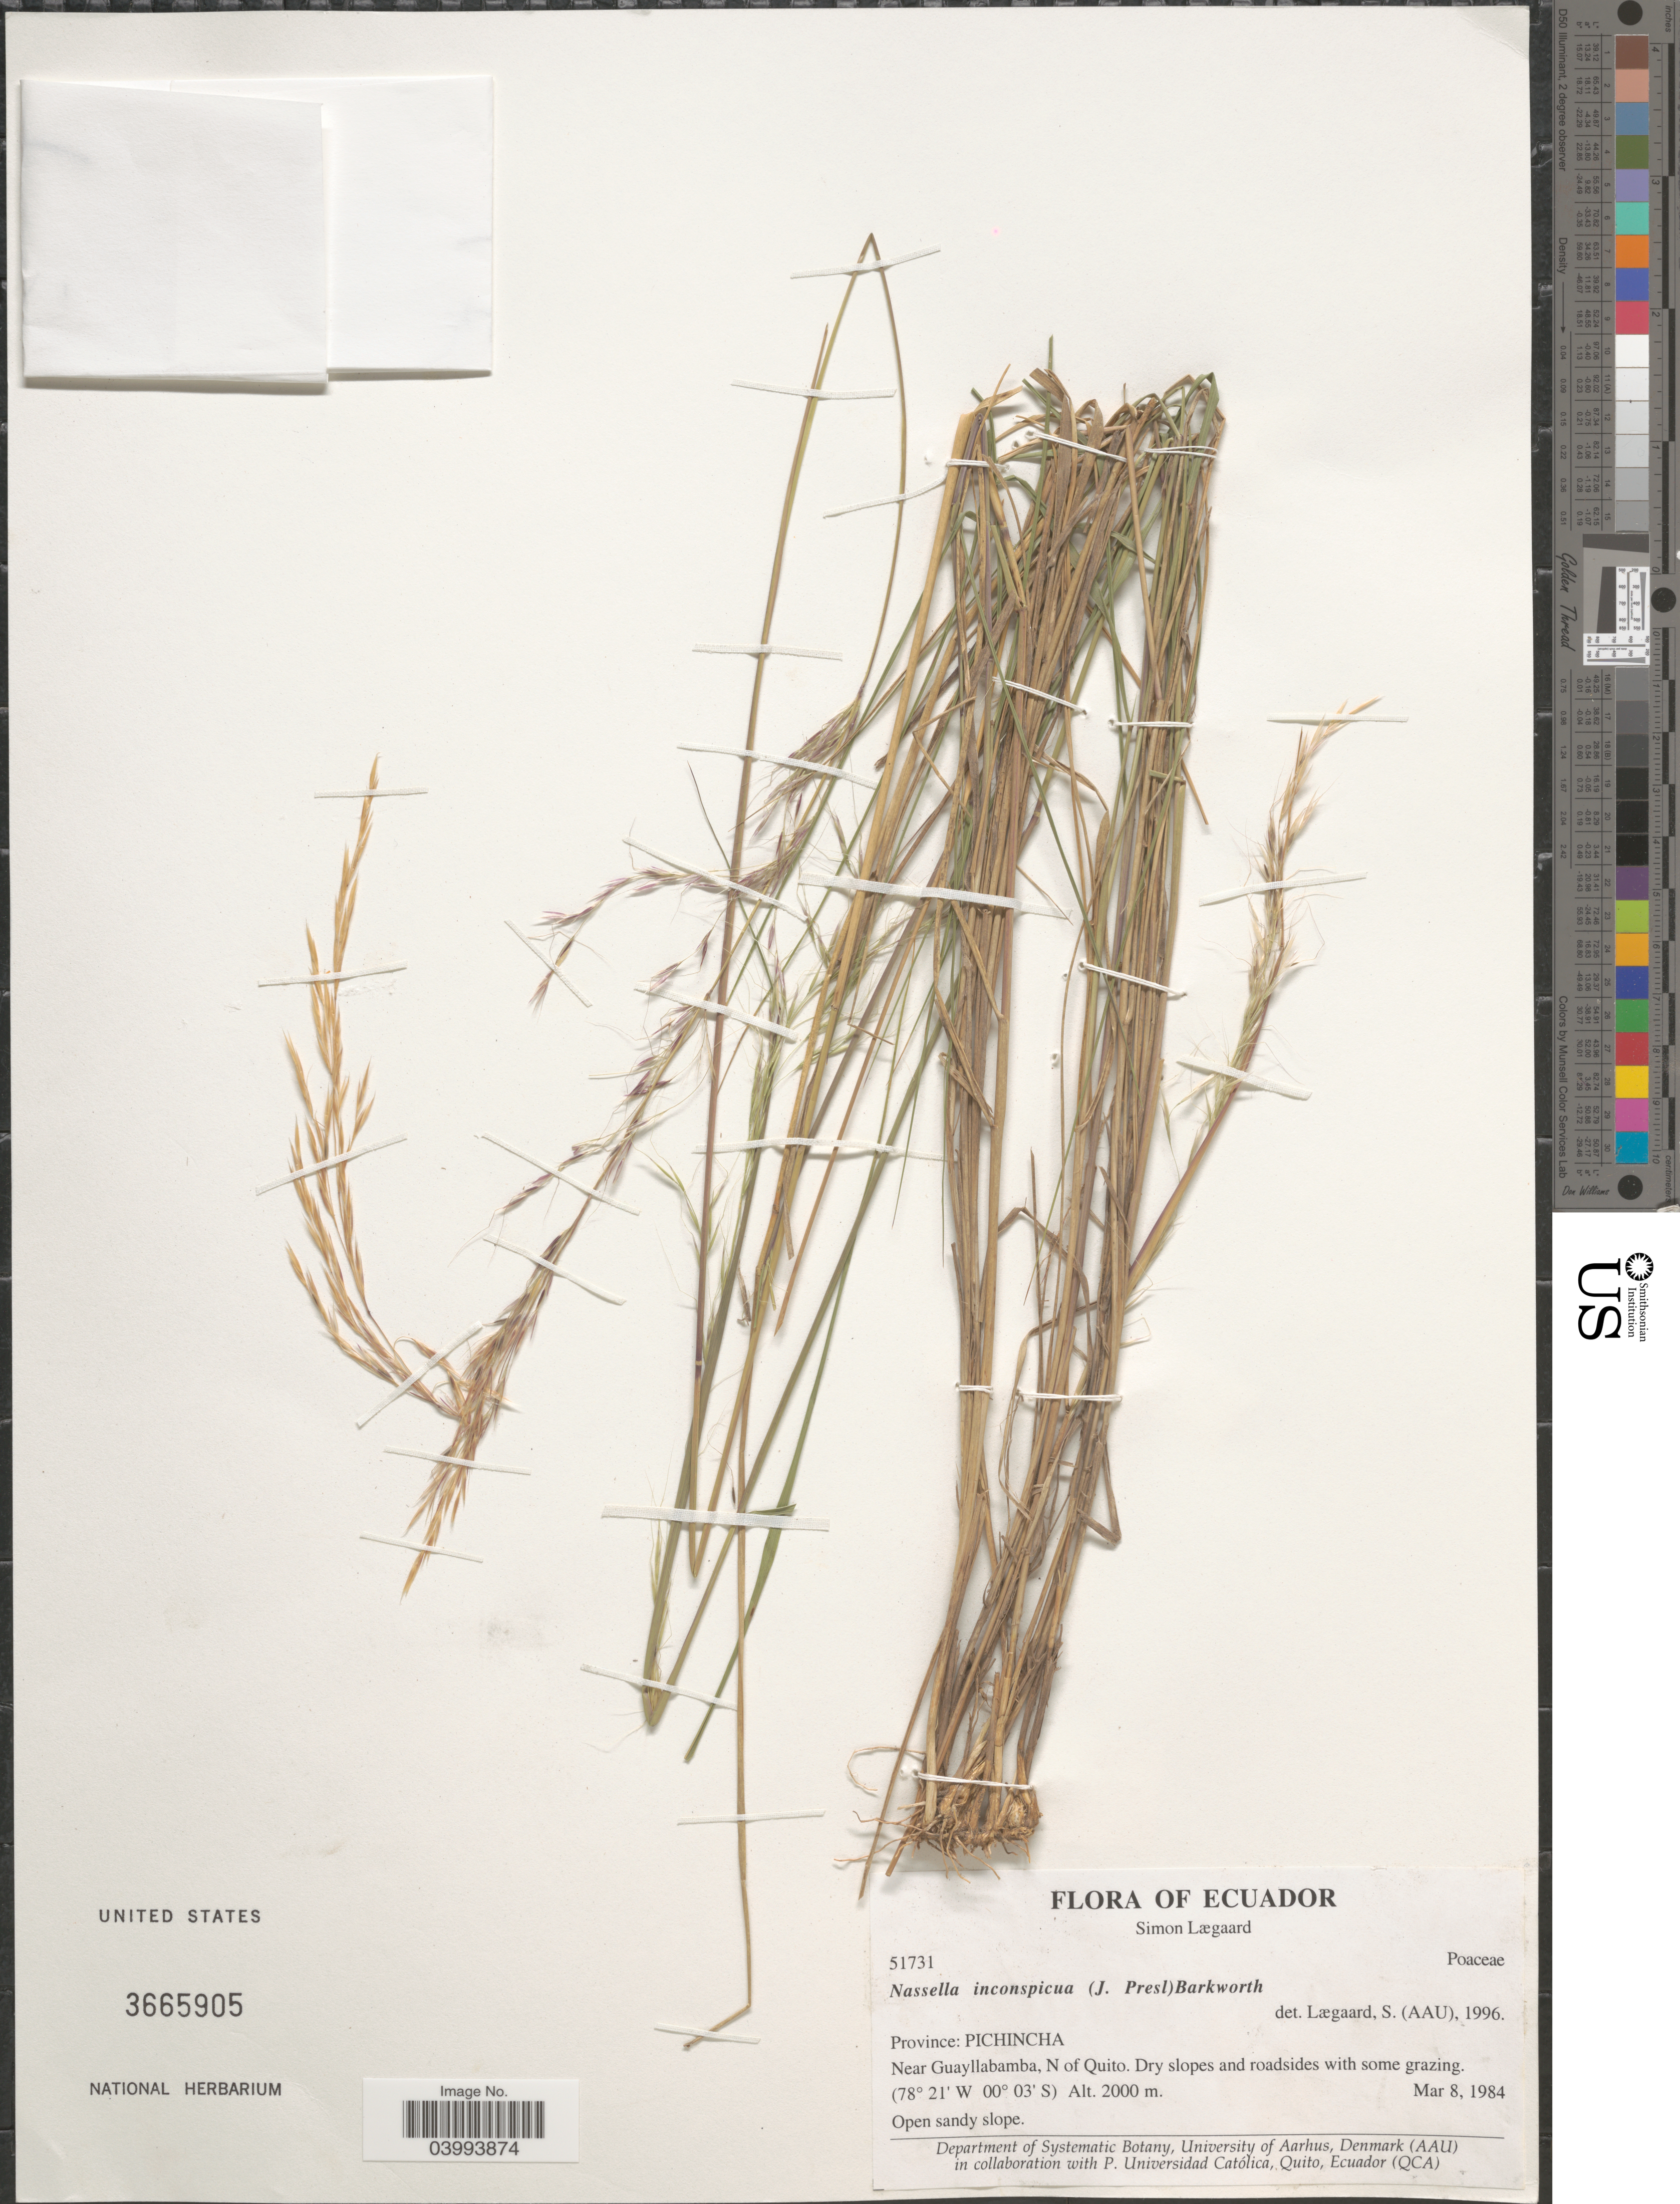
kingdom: Plantae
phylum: Tracheophyta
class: Liliopsida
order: Poales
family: Poaceae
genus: Nassella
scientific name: Nassella inconspicua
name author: (J. Presl) Barkworth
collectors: S. Lægaard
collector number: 51731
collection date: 1984-03-08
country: Ecuador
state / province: Pichincha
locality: Near Guayllabamba, N of Quito.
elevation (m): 2000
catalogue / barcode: US 3665905